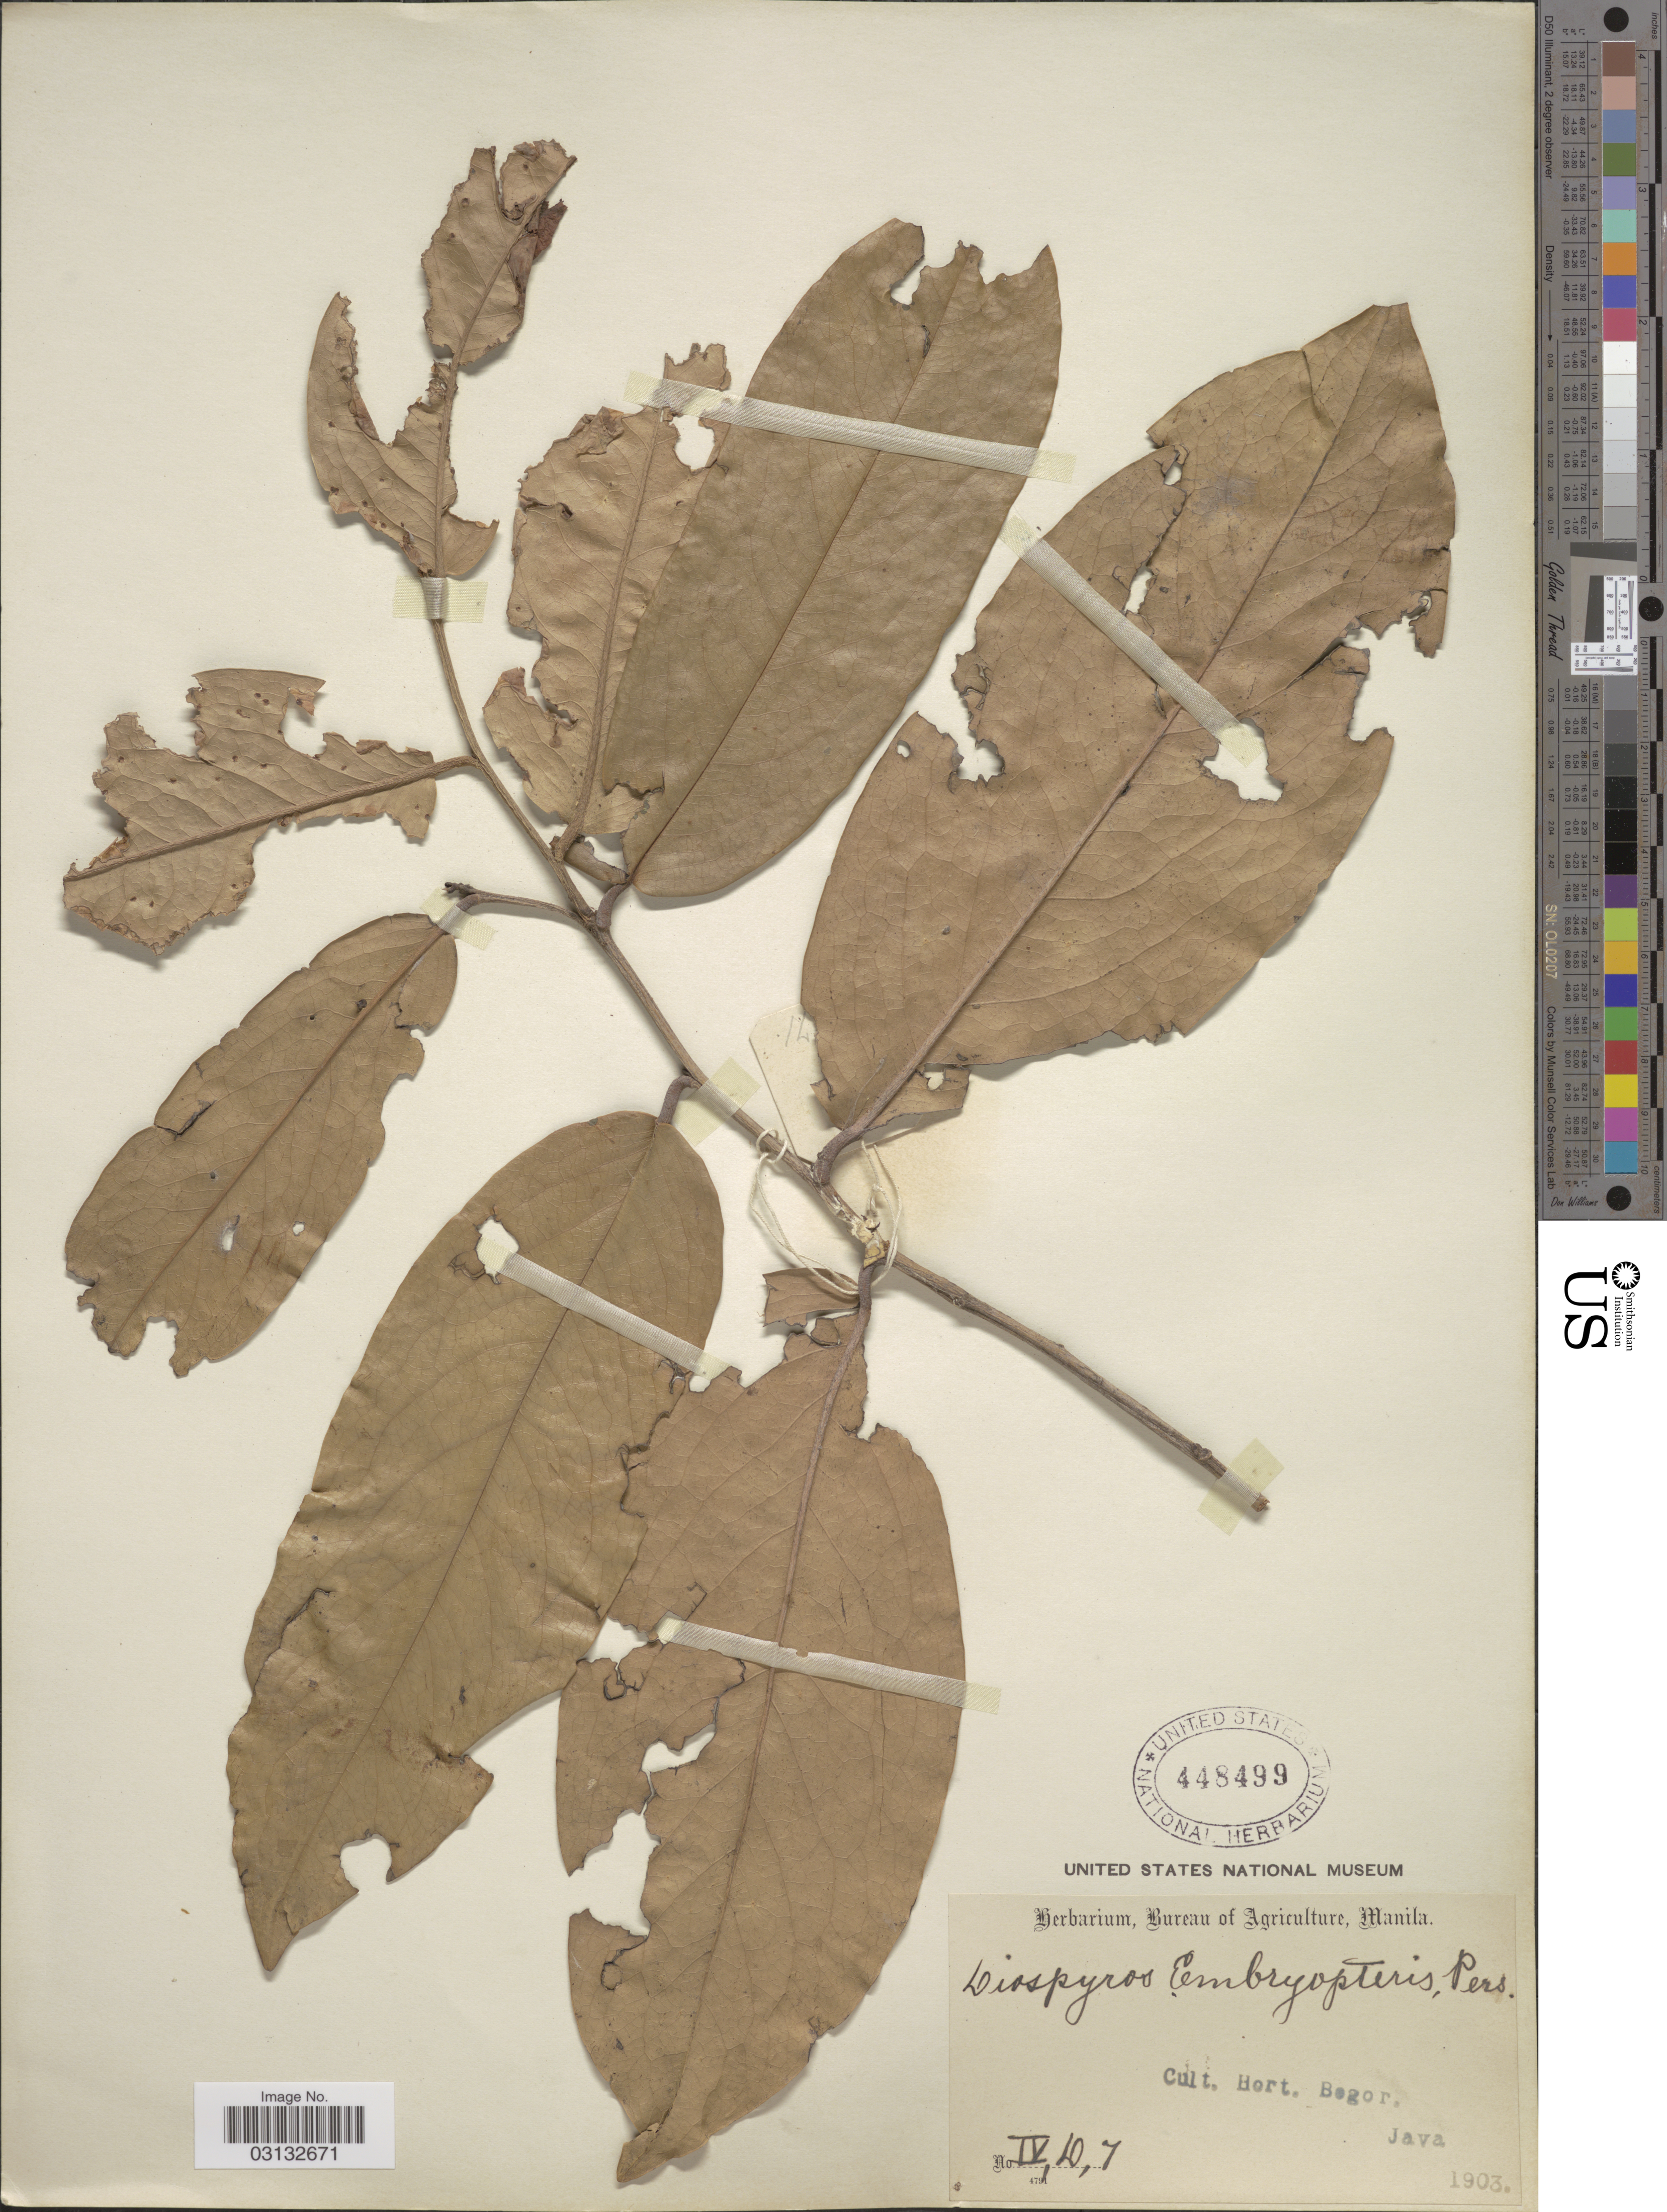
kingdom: Plantae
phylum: Tracheophyta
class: Magnoliopsida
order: Ericales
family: Ebenaceae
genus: Diospyros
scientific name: Diospyros embryopteris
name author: Pers.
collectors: ex Herb. Bur. Agric. Manila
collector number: IV,D,7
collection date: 1903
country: Indonesia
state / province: Java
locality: Cult. Hort. Bogor. Java.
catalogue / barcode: US 448499